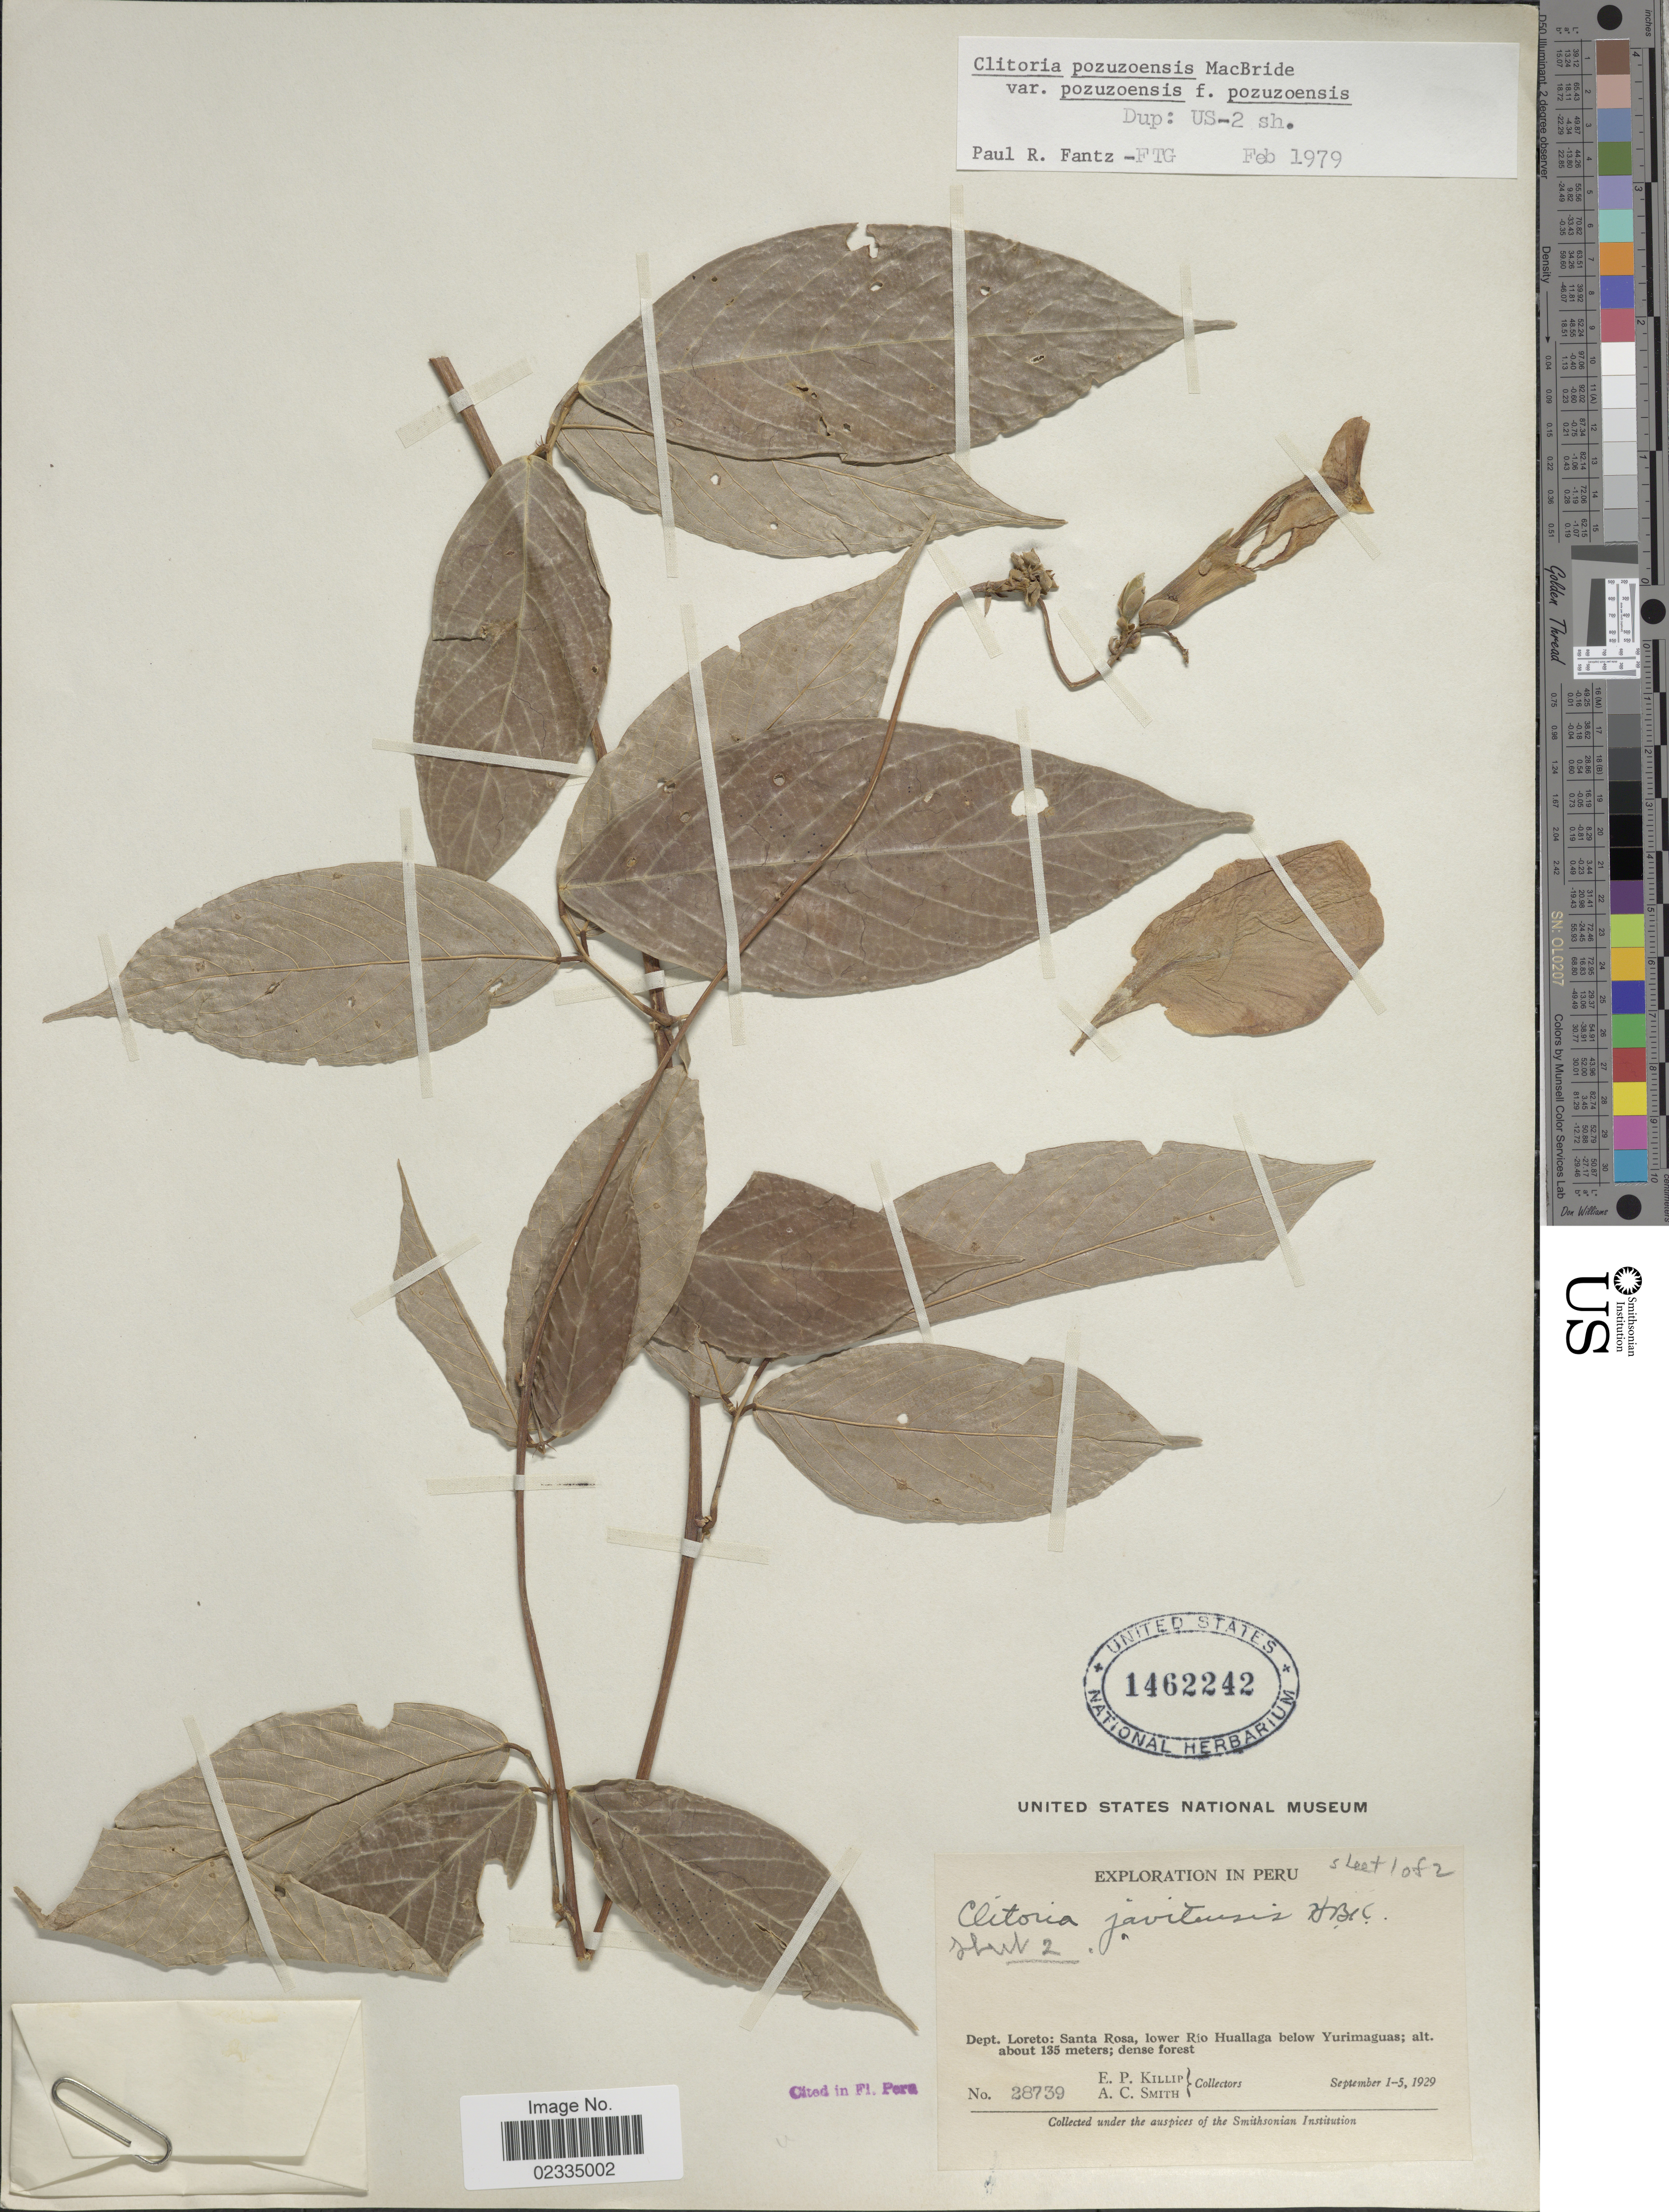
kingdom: Plantae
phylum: Tracheophyta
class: Magnoliopsida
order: Fabales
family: Fabaceae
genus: Clitoria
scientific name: Clitoria pozuzoensis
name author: J.F. Macbr.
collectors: E. P. Killip & A. C. Smith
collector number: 28739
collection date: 1929-09-01/1929-09-05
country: Peru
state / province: Loreto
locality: Santa Rosa, lower Rio Huallaga below Yurimaguas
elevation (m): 135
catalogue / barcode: US 1462242